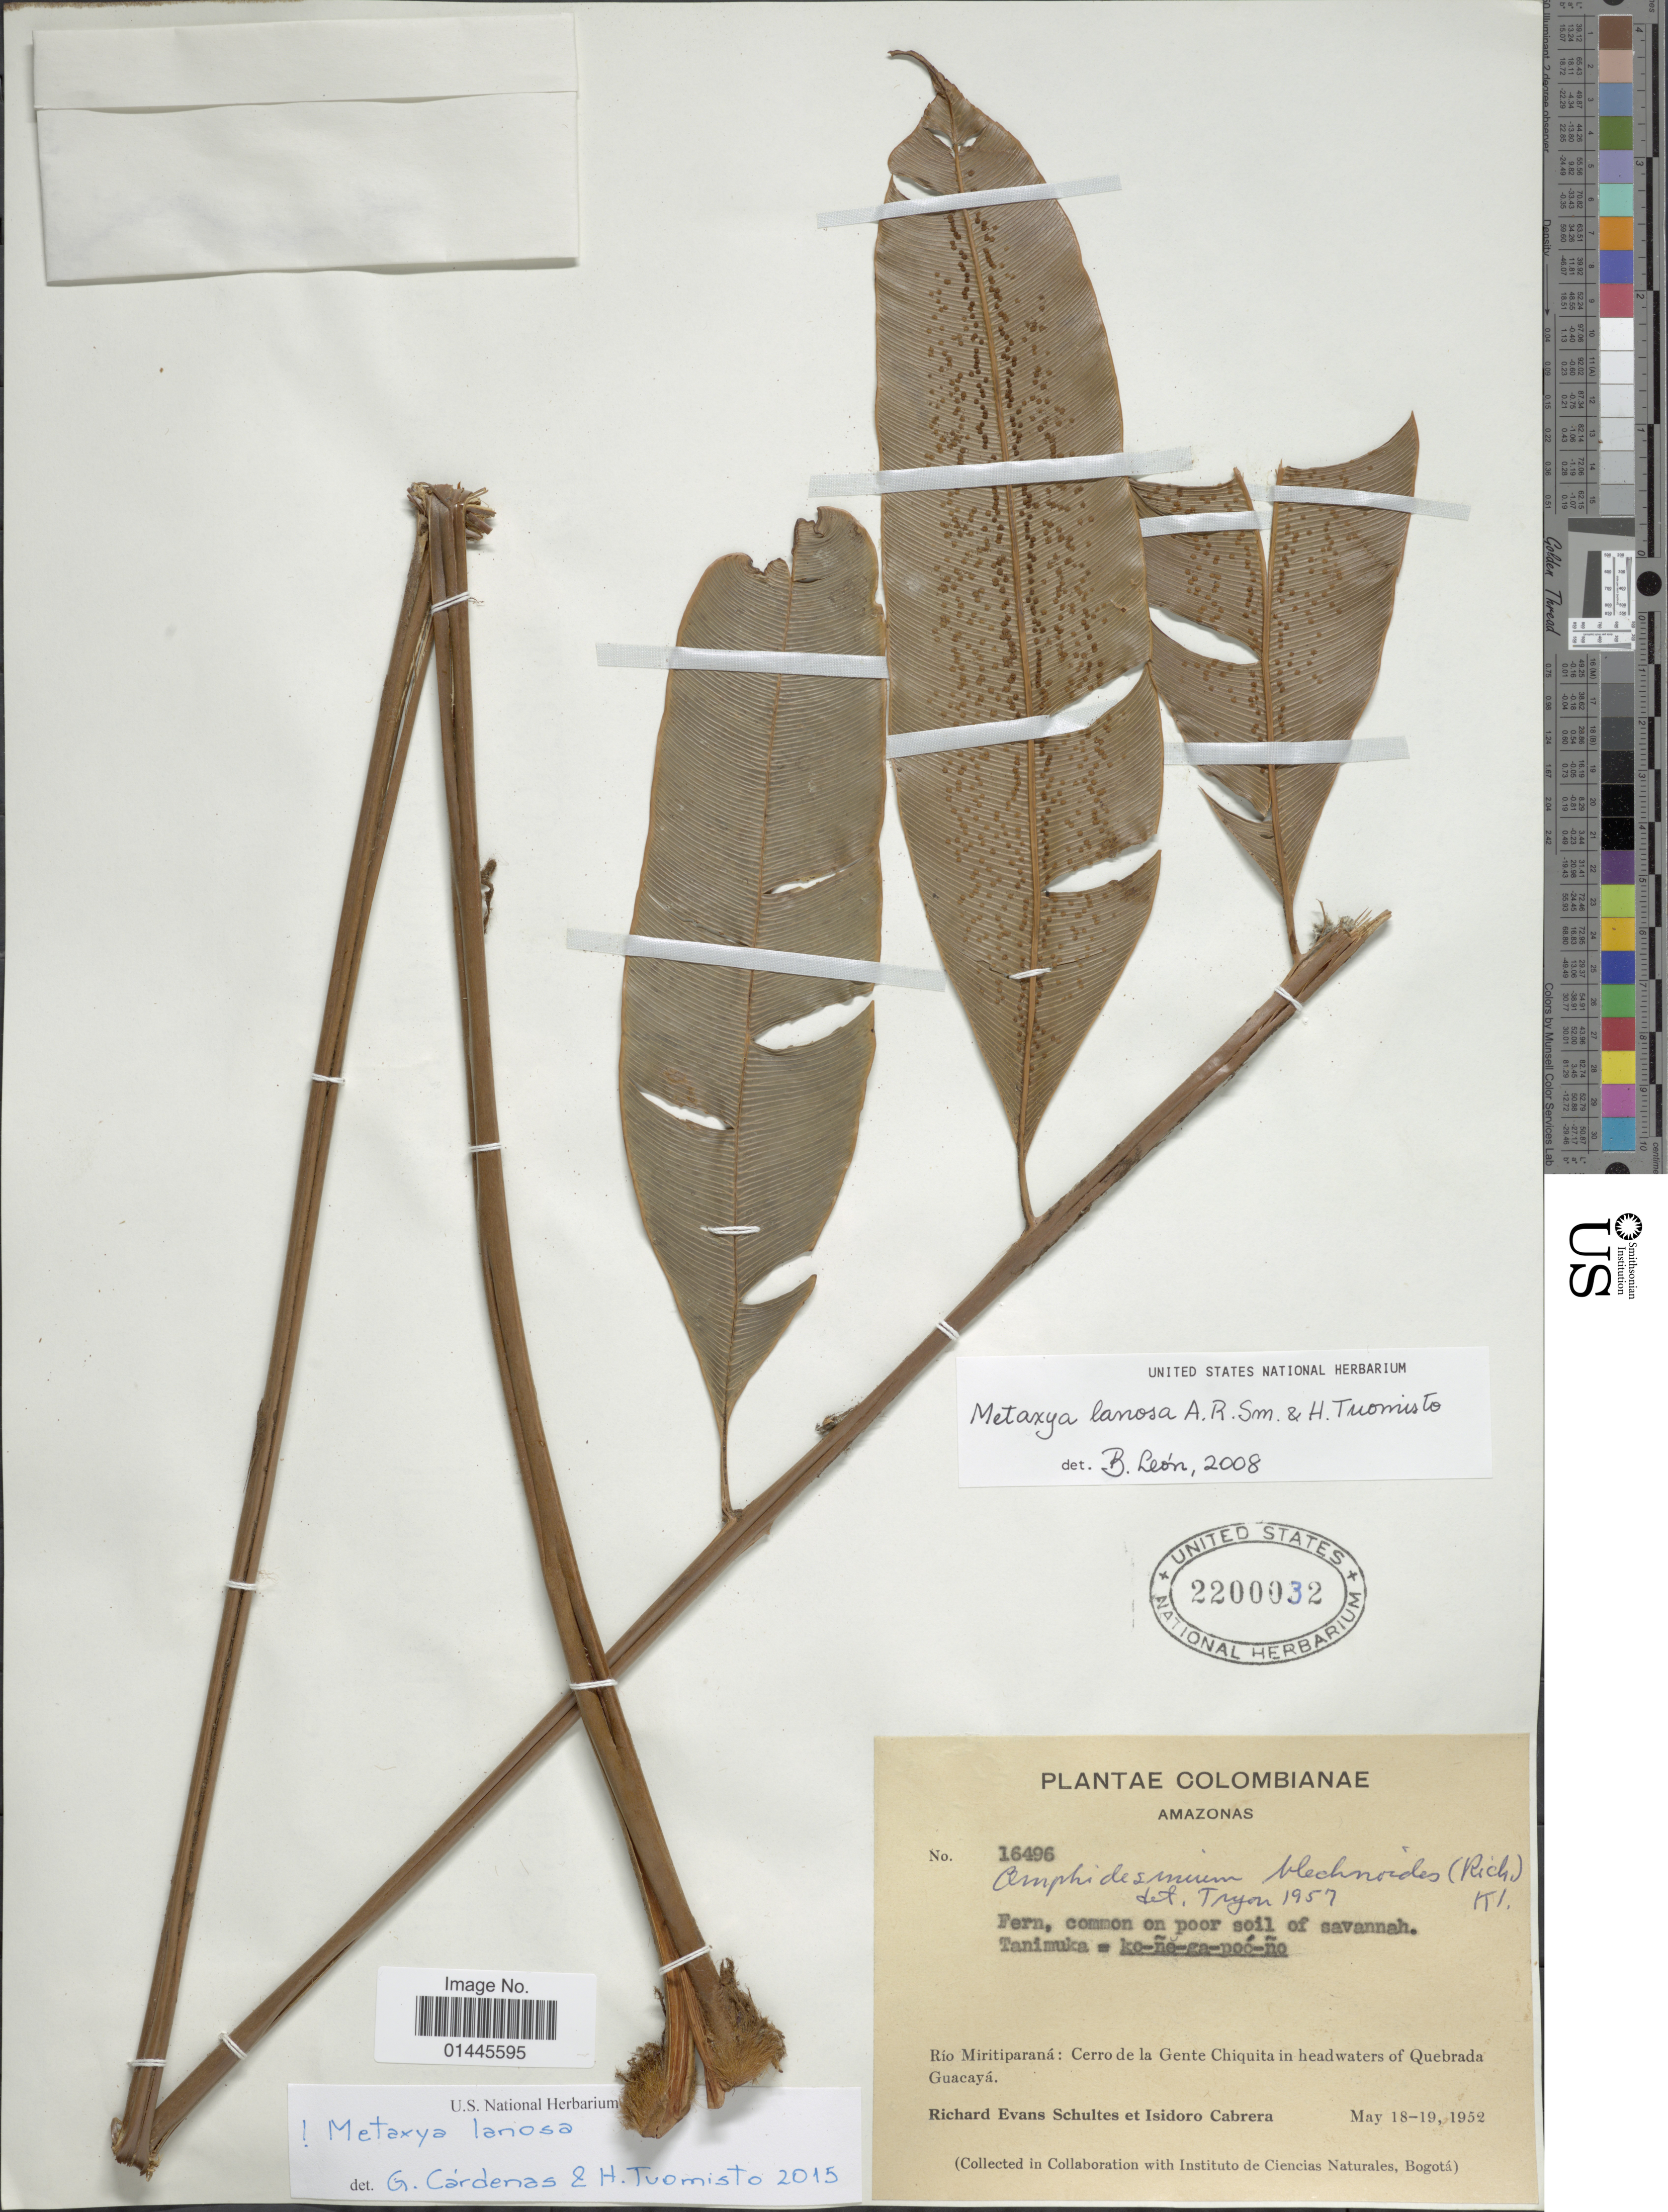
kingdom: Plantae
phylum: Tracheophyta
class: Polypodiopsida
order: Cyatheales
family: Metaxyaceae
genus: Metaxya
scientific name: Metaxya lanosa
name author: A.R. Sm.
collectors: R. E. Schultes & I. Cabrera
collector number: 16496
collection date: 1952-05-18/1952-05-19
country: Colombia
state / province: Amazônas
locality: Rio Miritiparana: Cerro de la Gente Chiquita in headwaters of Quebrada Guacaya, common on poor soil of savannah, Tanimuka- ko-na-ga-poo-no.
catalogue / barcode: US 2200032